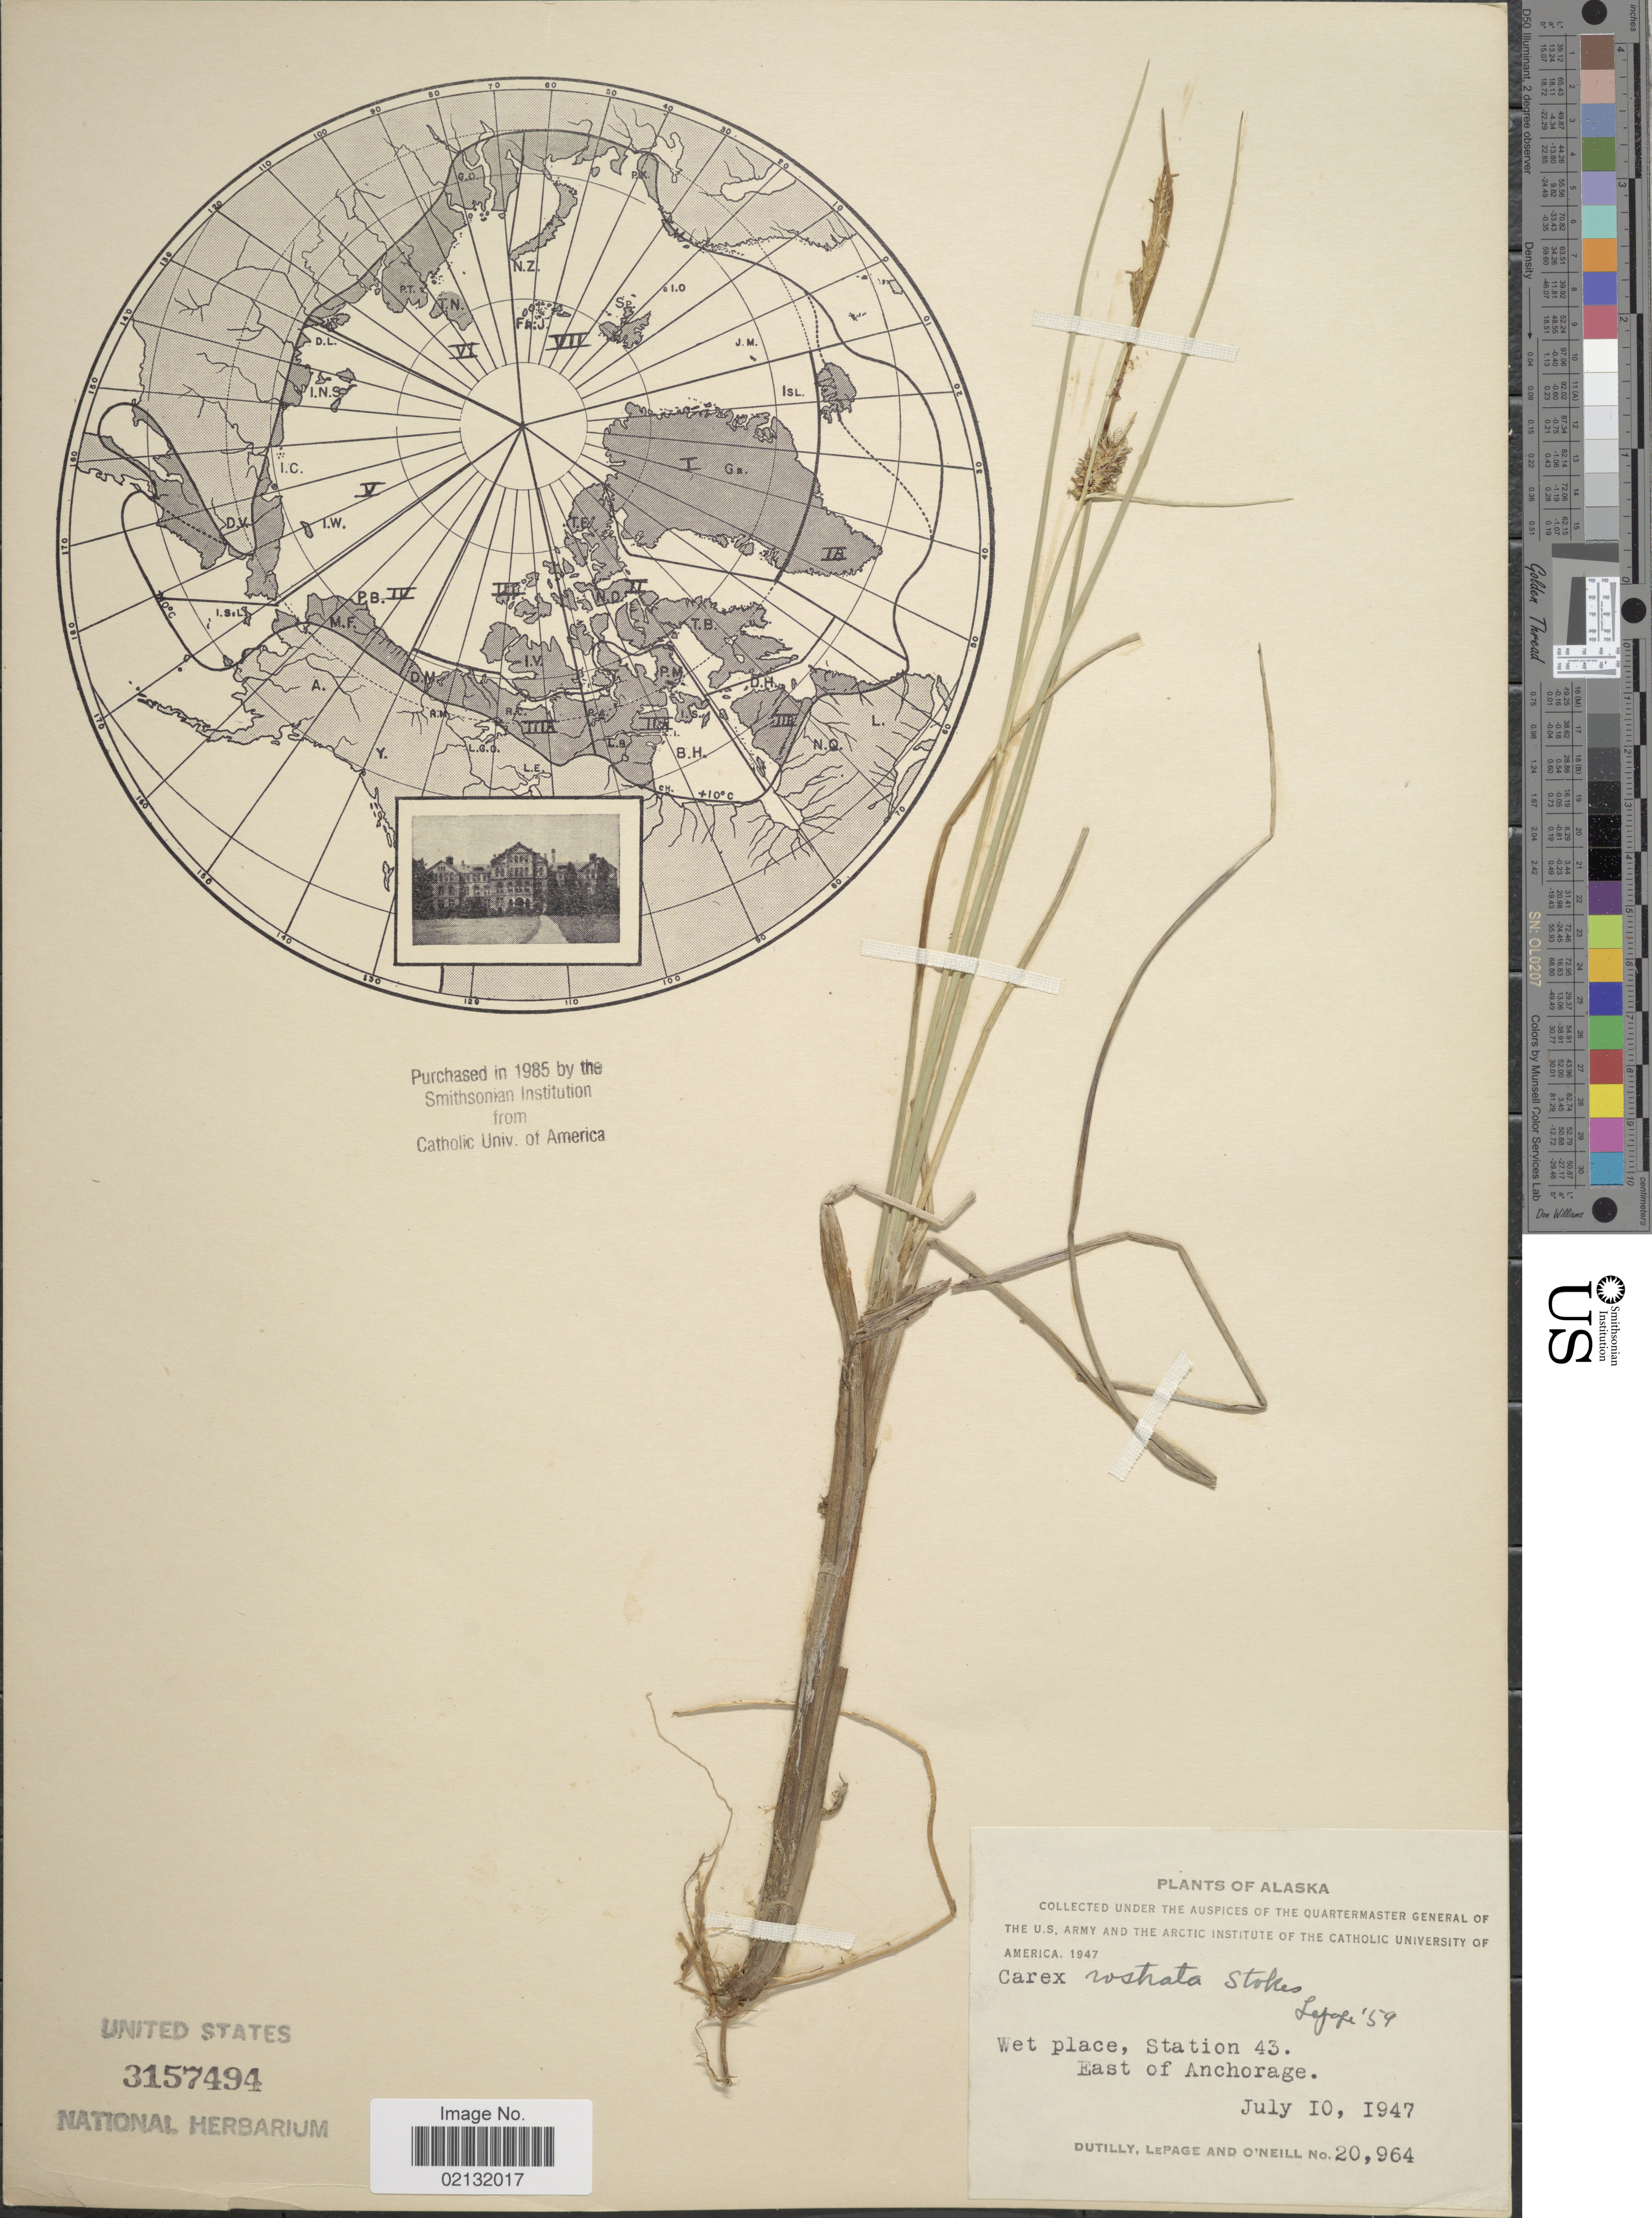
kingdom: Plantae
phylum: Tracheophyta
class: Liliopsida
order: Poales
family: Cyperaceae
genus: Carex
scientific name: Carex rostrata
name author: Stokes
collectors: -. Dutilly, -. LePage & O' Neill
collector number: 20964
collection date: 1947-07-10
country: United States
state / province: Alaska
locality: Wet place, Station 43, East of Anchorage.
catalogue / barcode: US 3157494